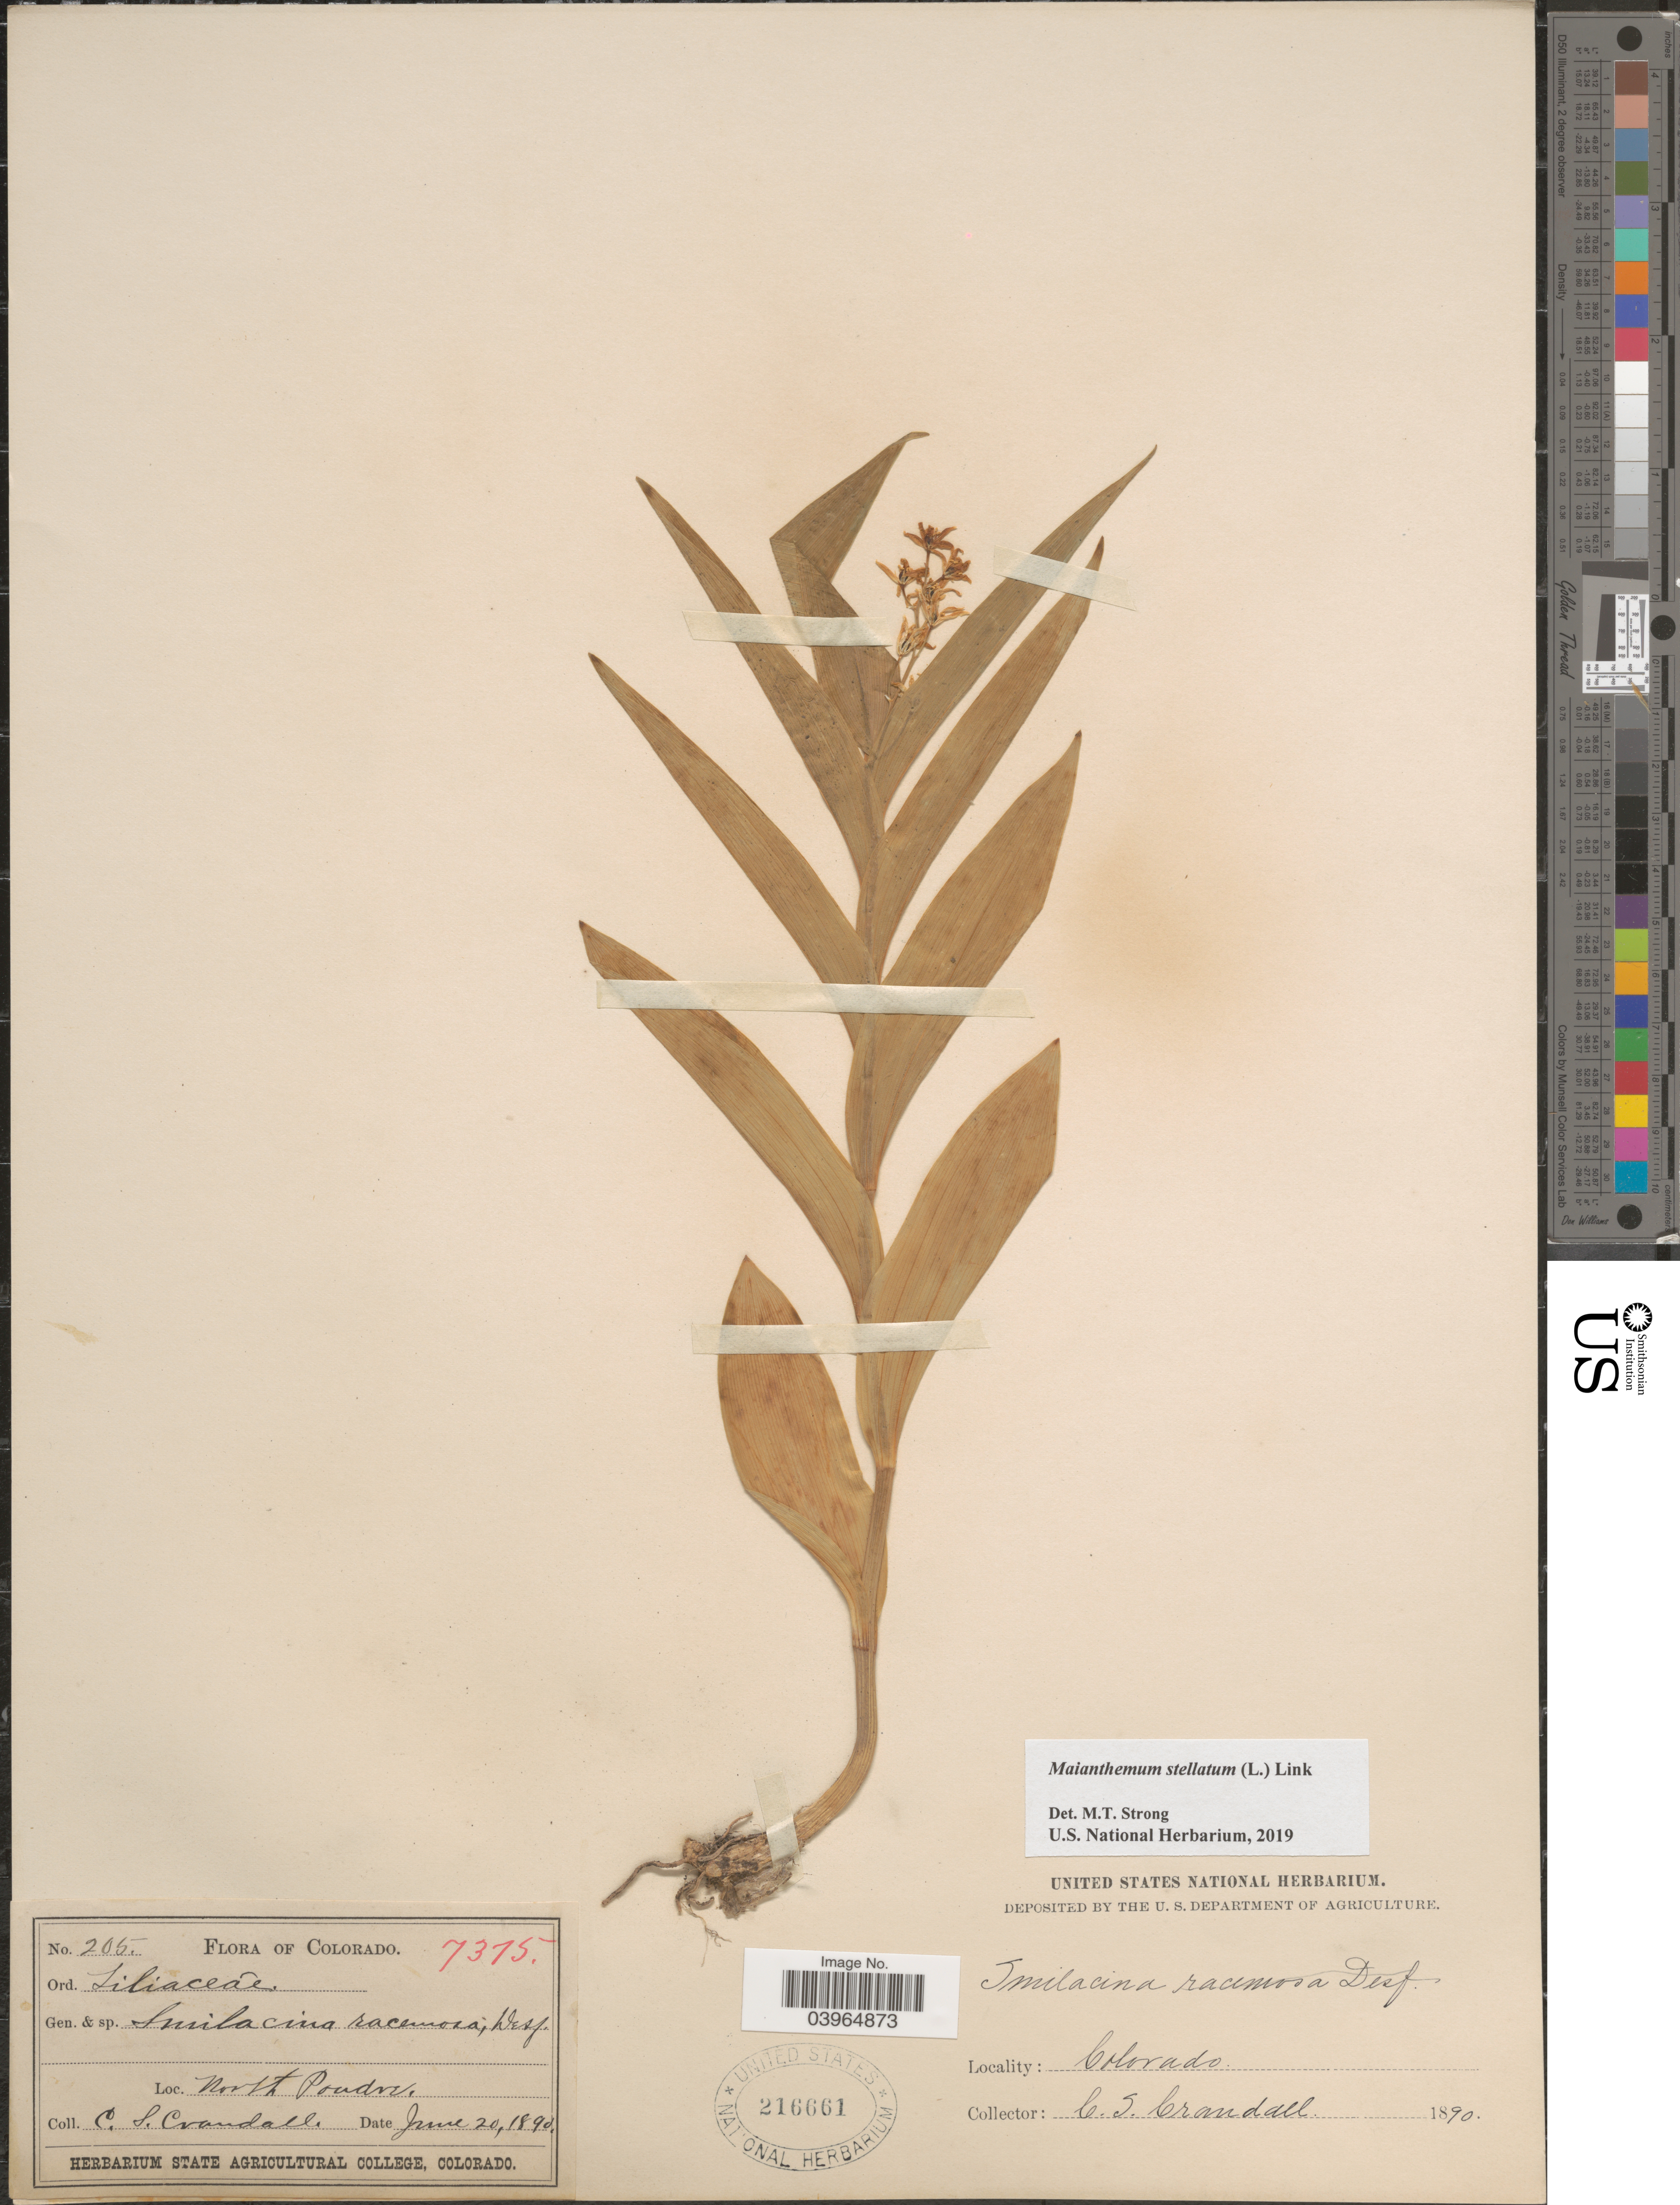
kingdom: Plantae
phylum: Tracheophyta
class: Liliopsida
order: Asparagales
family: Asparagaceae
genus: Maianthemum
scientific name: Maianthemum stellatum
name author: (L.) Link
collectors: C. Crandall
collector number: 205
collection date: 1890-06-20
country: United States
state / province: Colorado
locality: North Poudre.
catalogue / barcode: US 216661